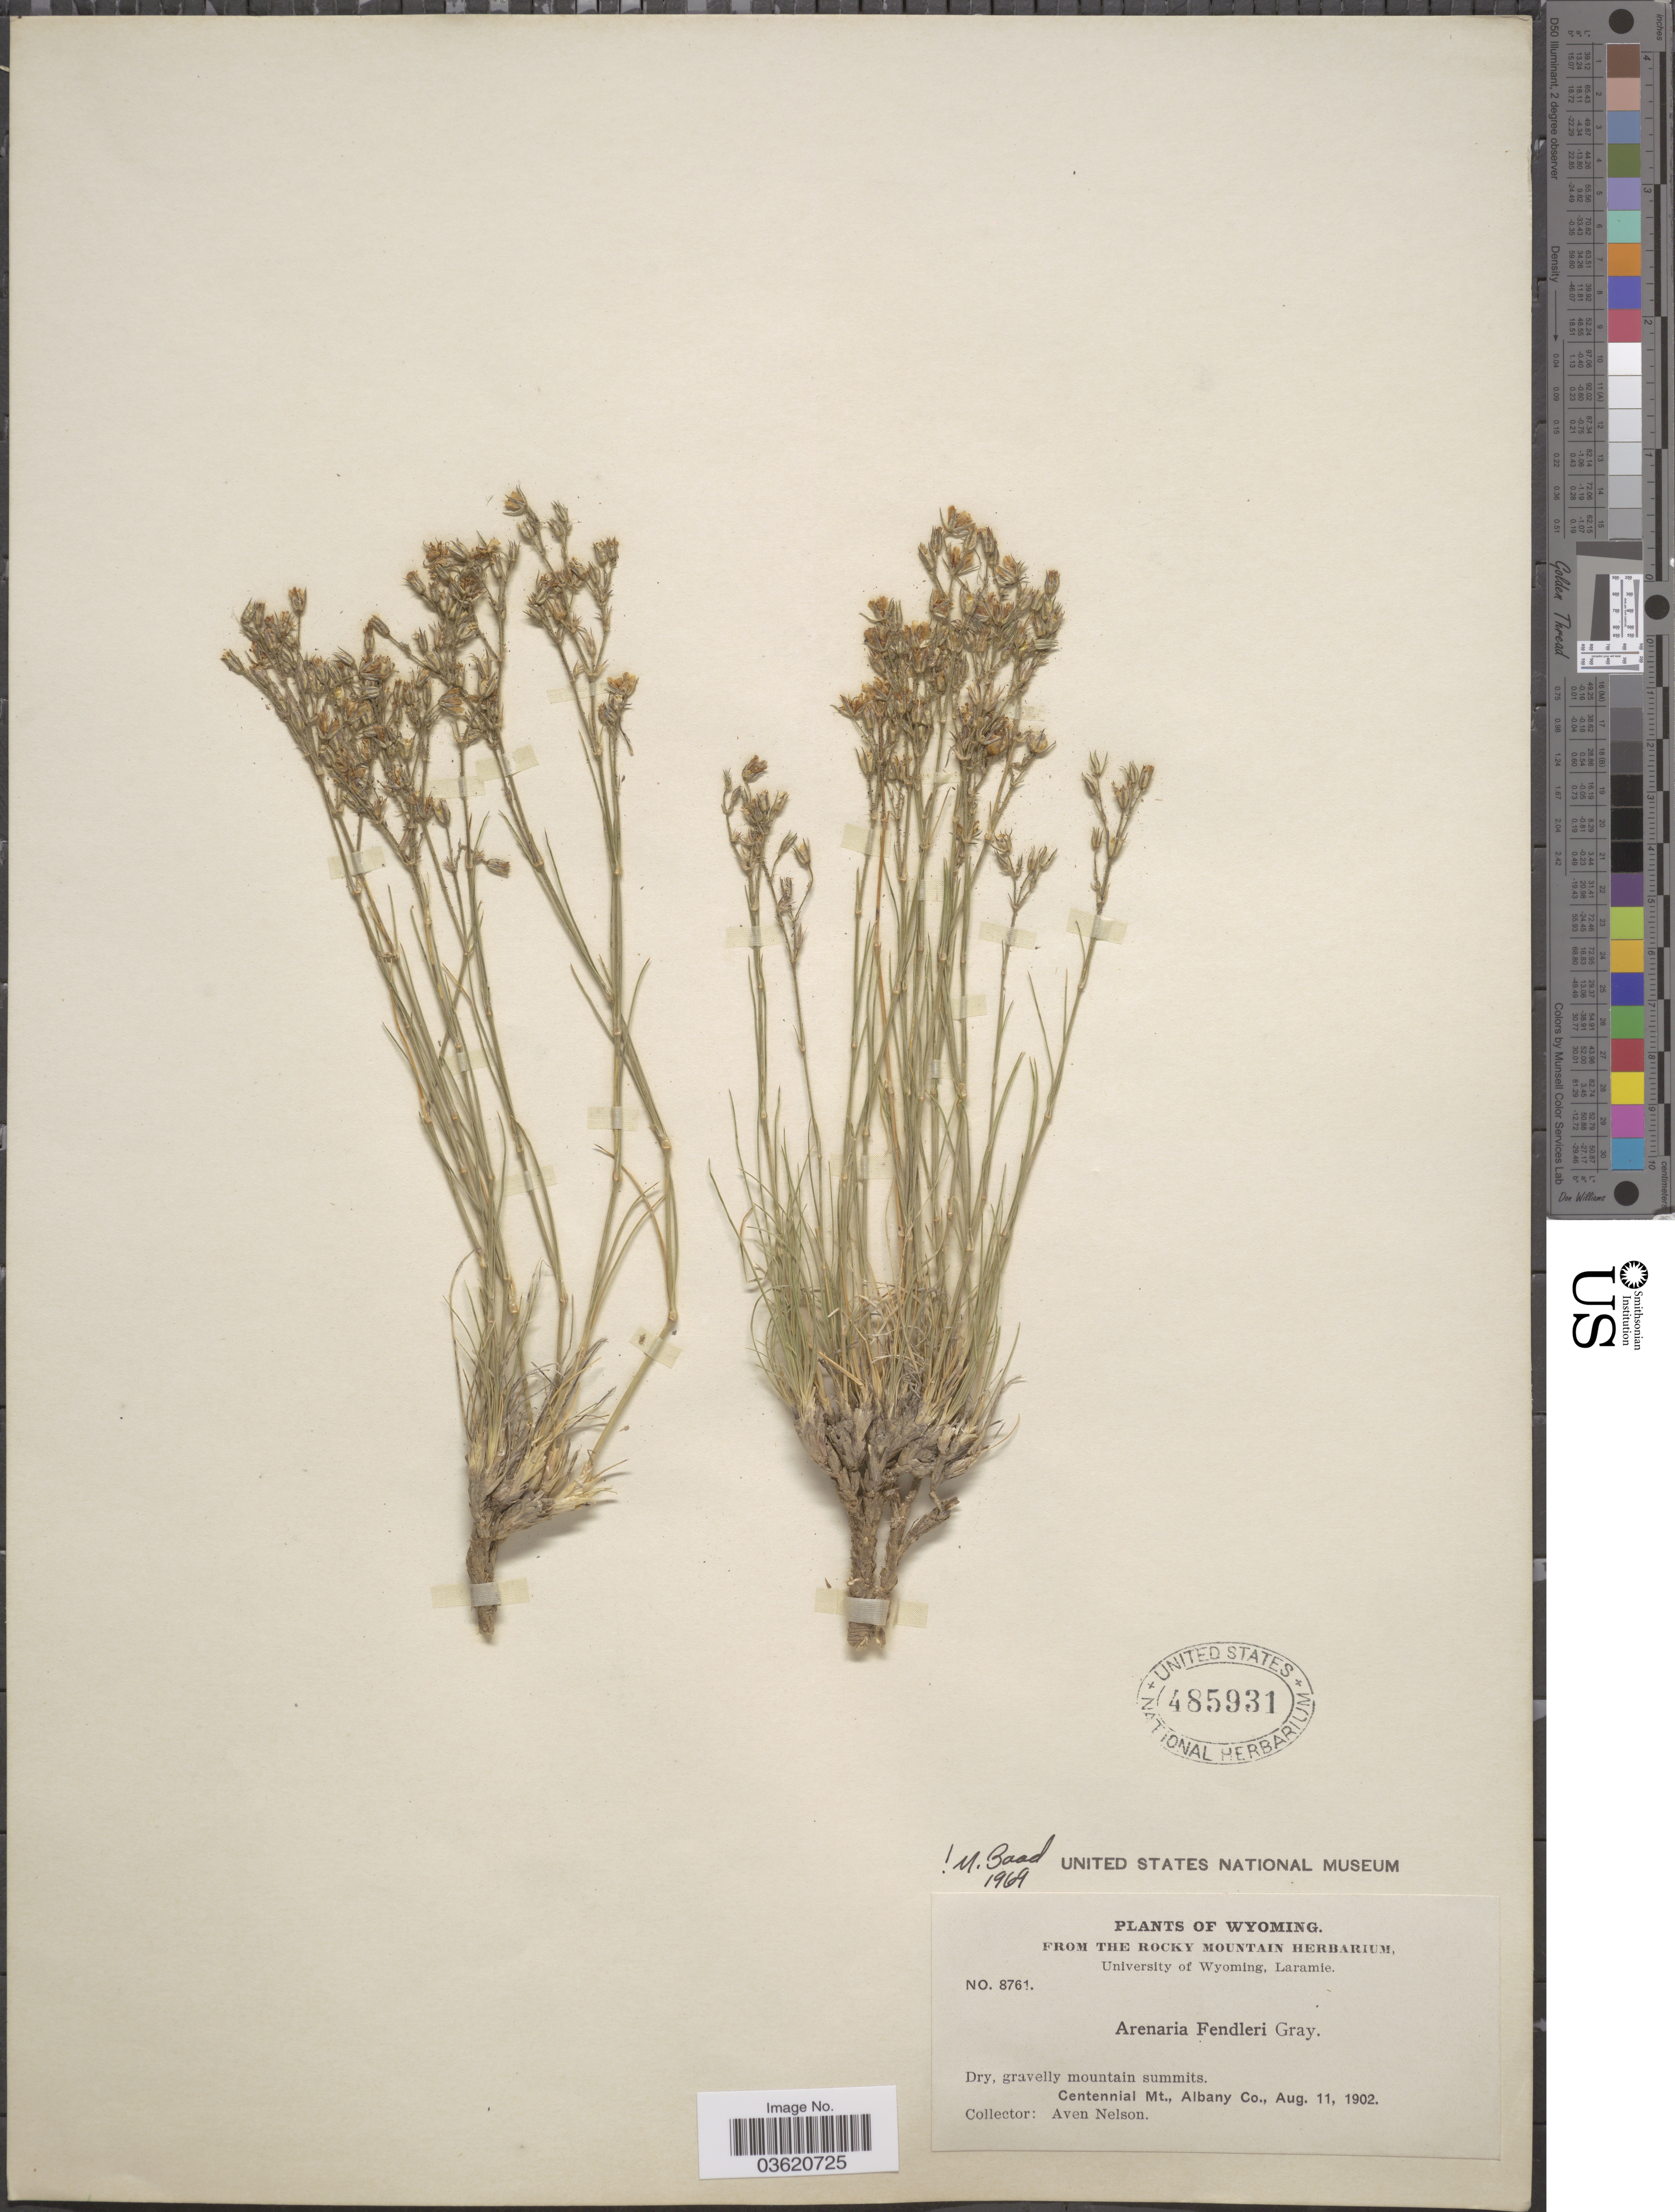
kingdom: Plantae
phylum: Tracheophyta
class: Magnoliopsida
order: Caryophyllales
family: Caryophyllaceae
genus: Eremogone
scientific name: Eremogone fendleri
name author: (A. Gray) Ikonn.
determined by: U.S. National Herbarium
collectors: A. Nelson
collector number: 8761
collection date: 1902-08-11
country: United States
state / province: Wyoming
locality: Centennial Mt. Albany Co.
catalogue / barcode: US 485931